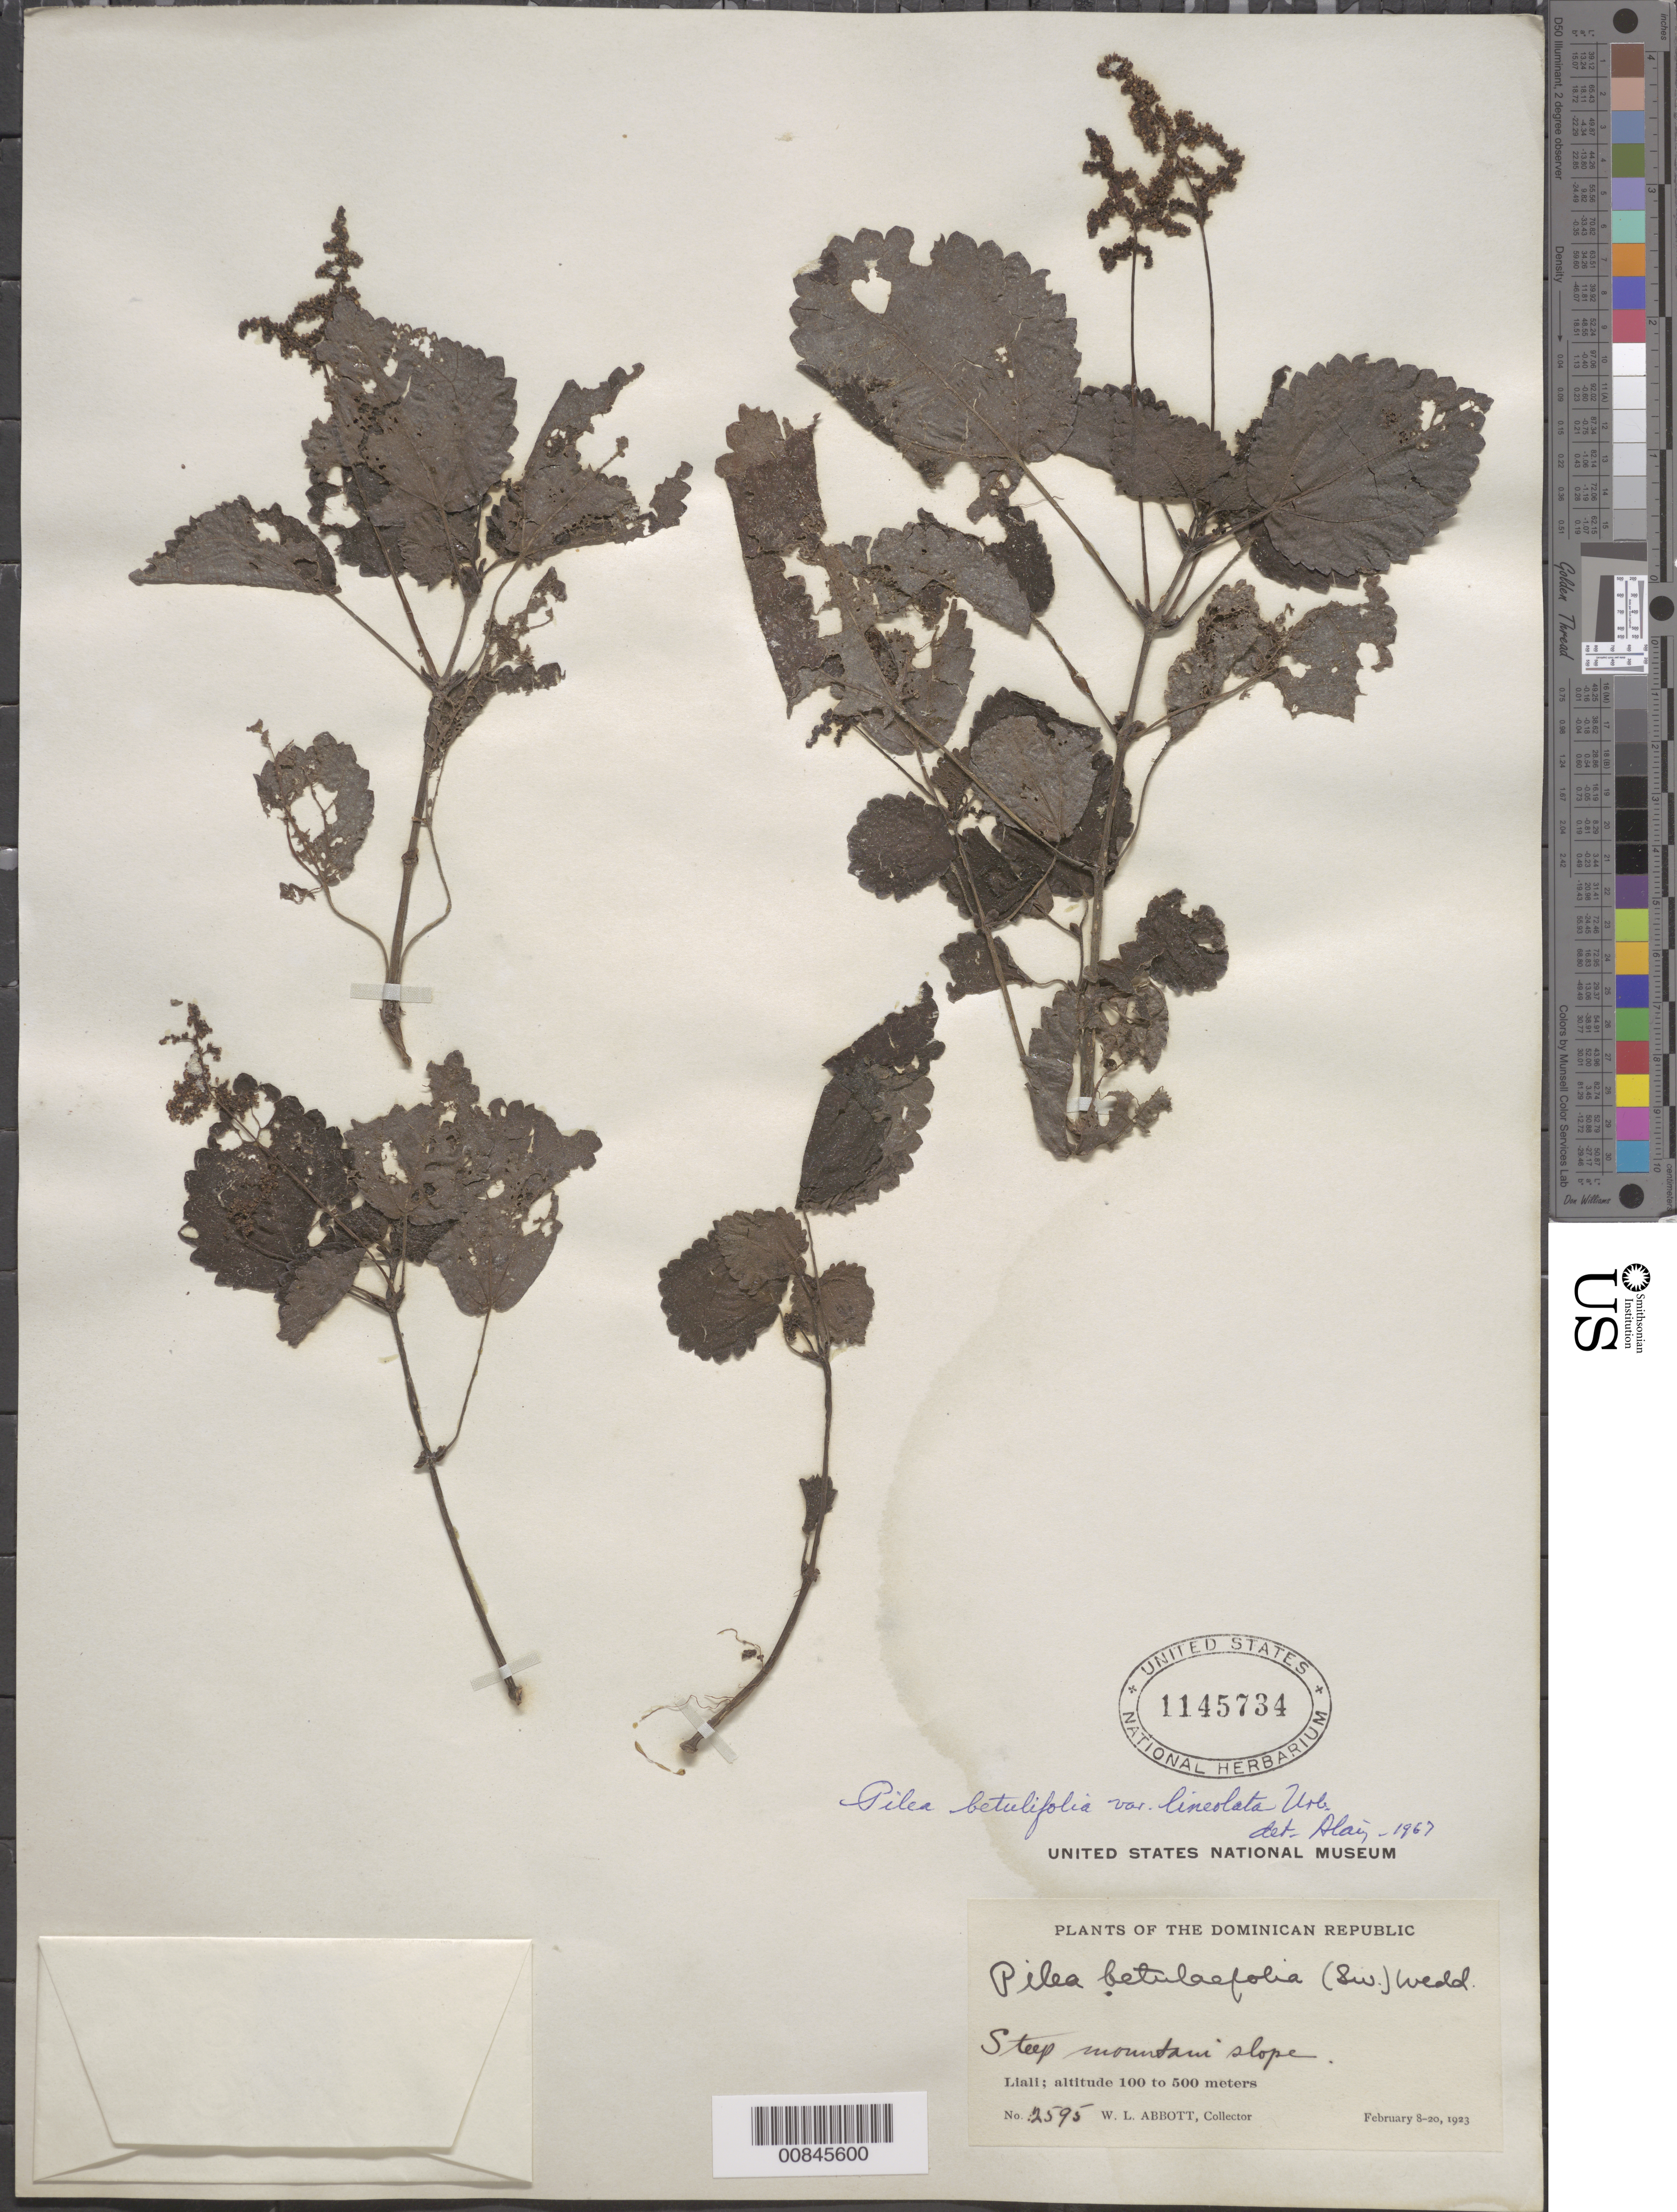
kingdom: Plantae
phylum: Tracheophyta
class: Magnoliopsida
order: Rosales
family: Urticaceae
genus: Pilea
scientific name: Pilea betulifolia var. lineolata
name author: Urb.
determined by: Liogier, Alain H.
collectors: W. L. Abbott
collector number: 2595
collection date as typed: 08 Feb 1923 to 20 Feb 1923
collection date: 1923-02-08/1923-02-20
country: Dominican Republic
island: Hispaniola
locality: Liali.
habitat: Steep mountain slope.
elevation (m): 100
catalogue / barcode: US 1145734